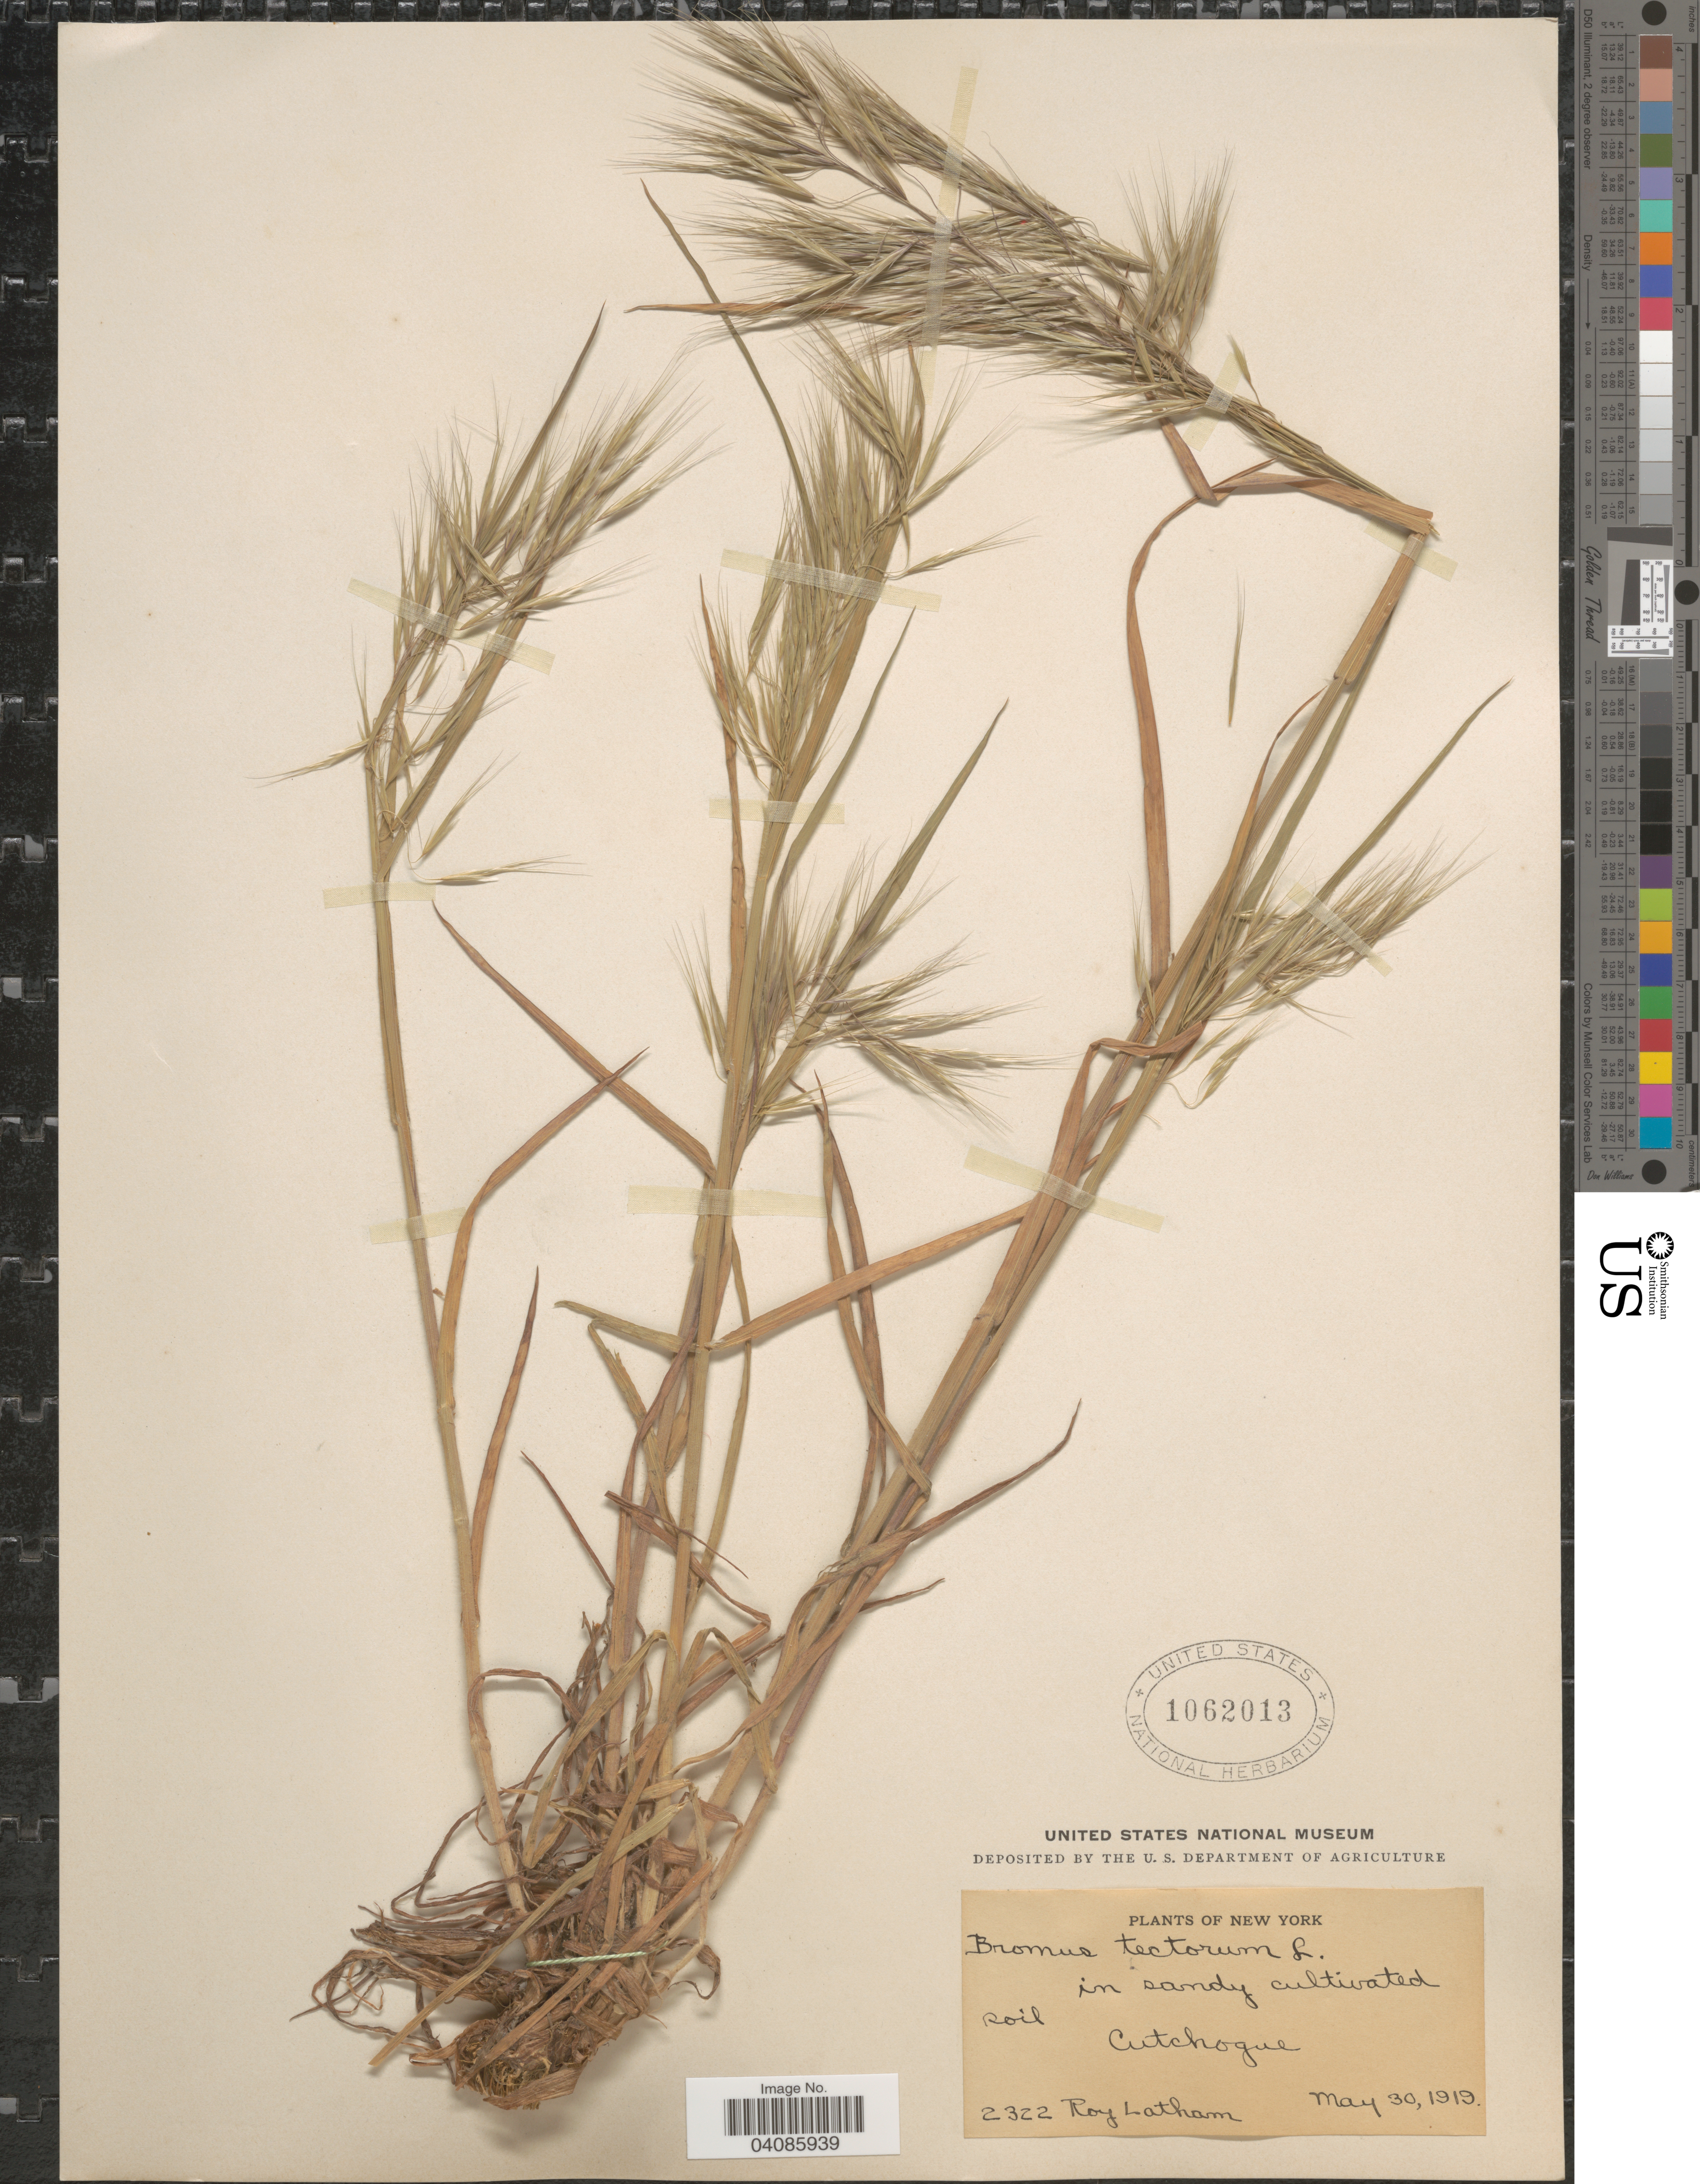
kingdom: Plantae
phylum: Tracheophyta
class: Liliopsida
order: Poales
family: Poaceae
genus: Bromus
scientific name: Bromus tectorum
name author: L.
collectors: R. Latham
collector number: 2322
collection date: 1919-05-30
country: United States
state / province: New York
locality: In sandy cultivated soil. Cutchogue.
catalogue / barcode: US 1062013